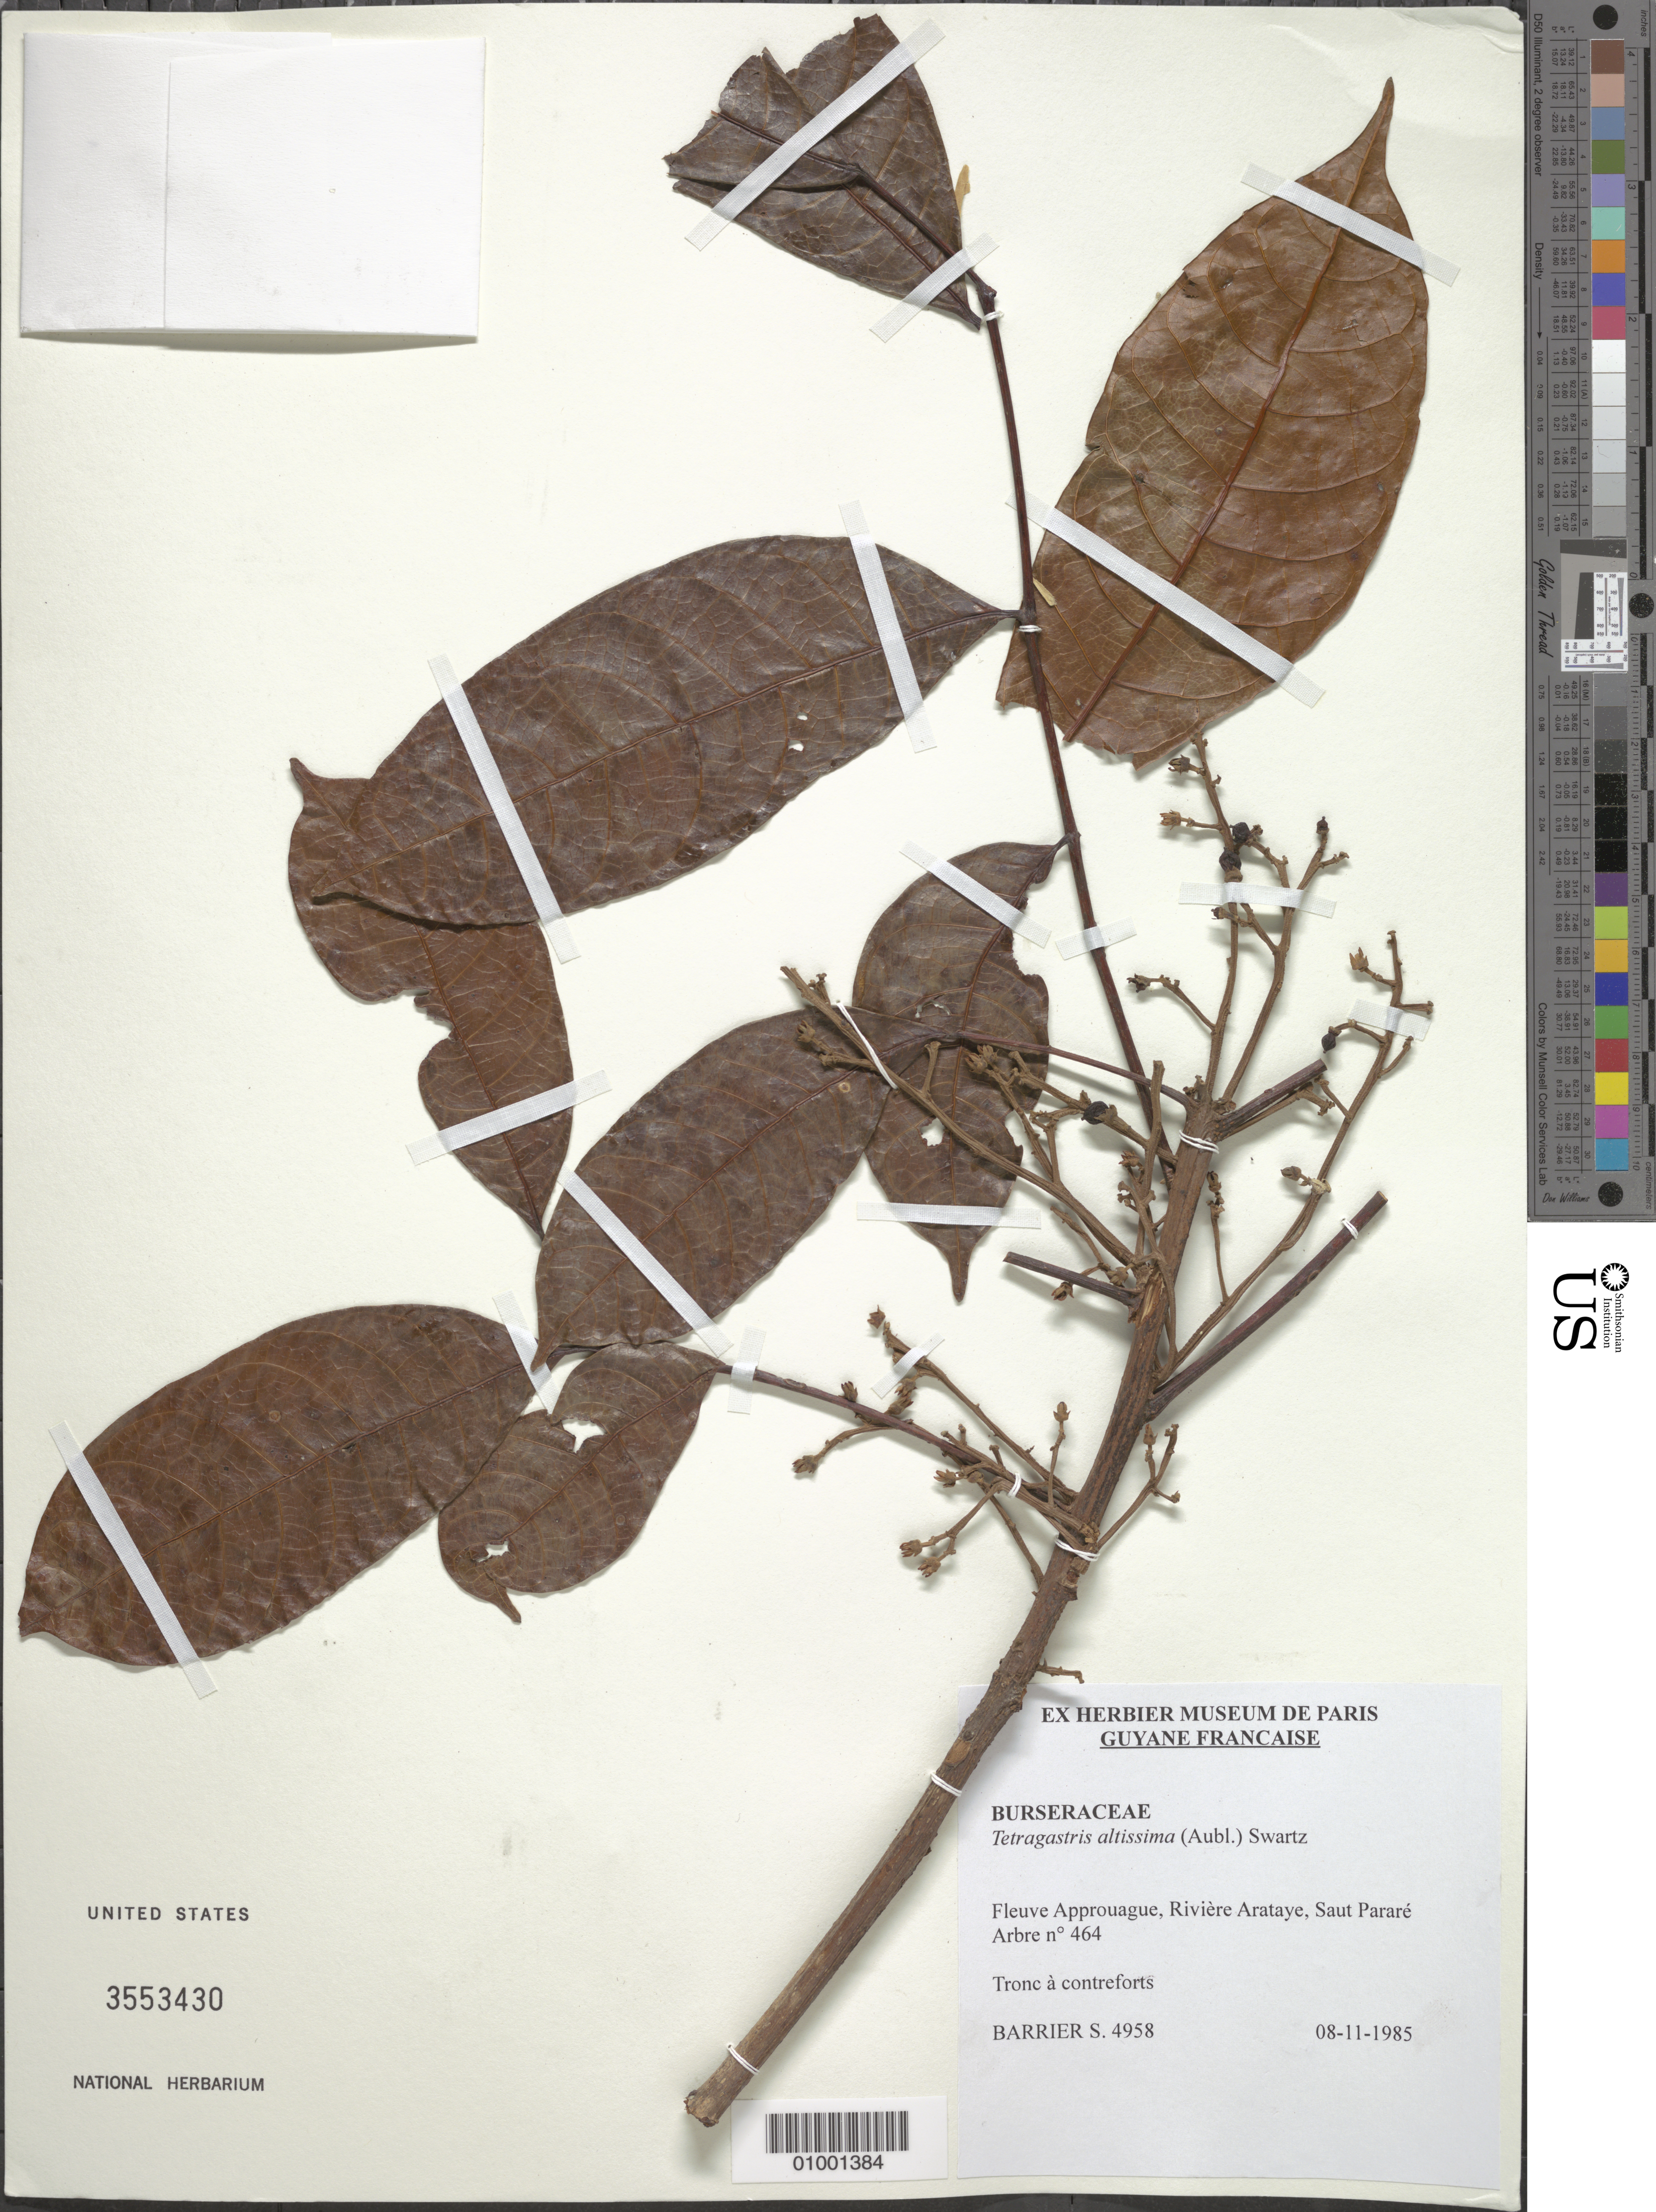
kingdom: Plantae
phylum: Tracheophyta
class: Magnoliopsida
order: Sapindales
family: Burseraceae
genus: Protium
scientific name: Protium altissimum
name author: (Aubl.) Marchand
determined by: Daly, Douglas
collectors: S. Barrier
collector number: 4958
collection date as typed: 8-Nov-85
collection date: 1985-11-08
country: French Guiana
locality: Fleuve Approuague, Riviere Arataye, Saut Pararé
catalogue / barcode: US 3553430